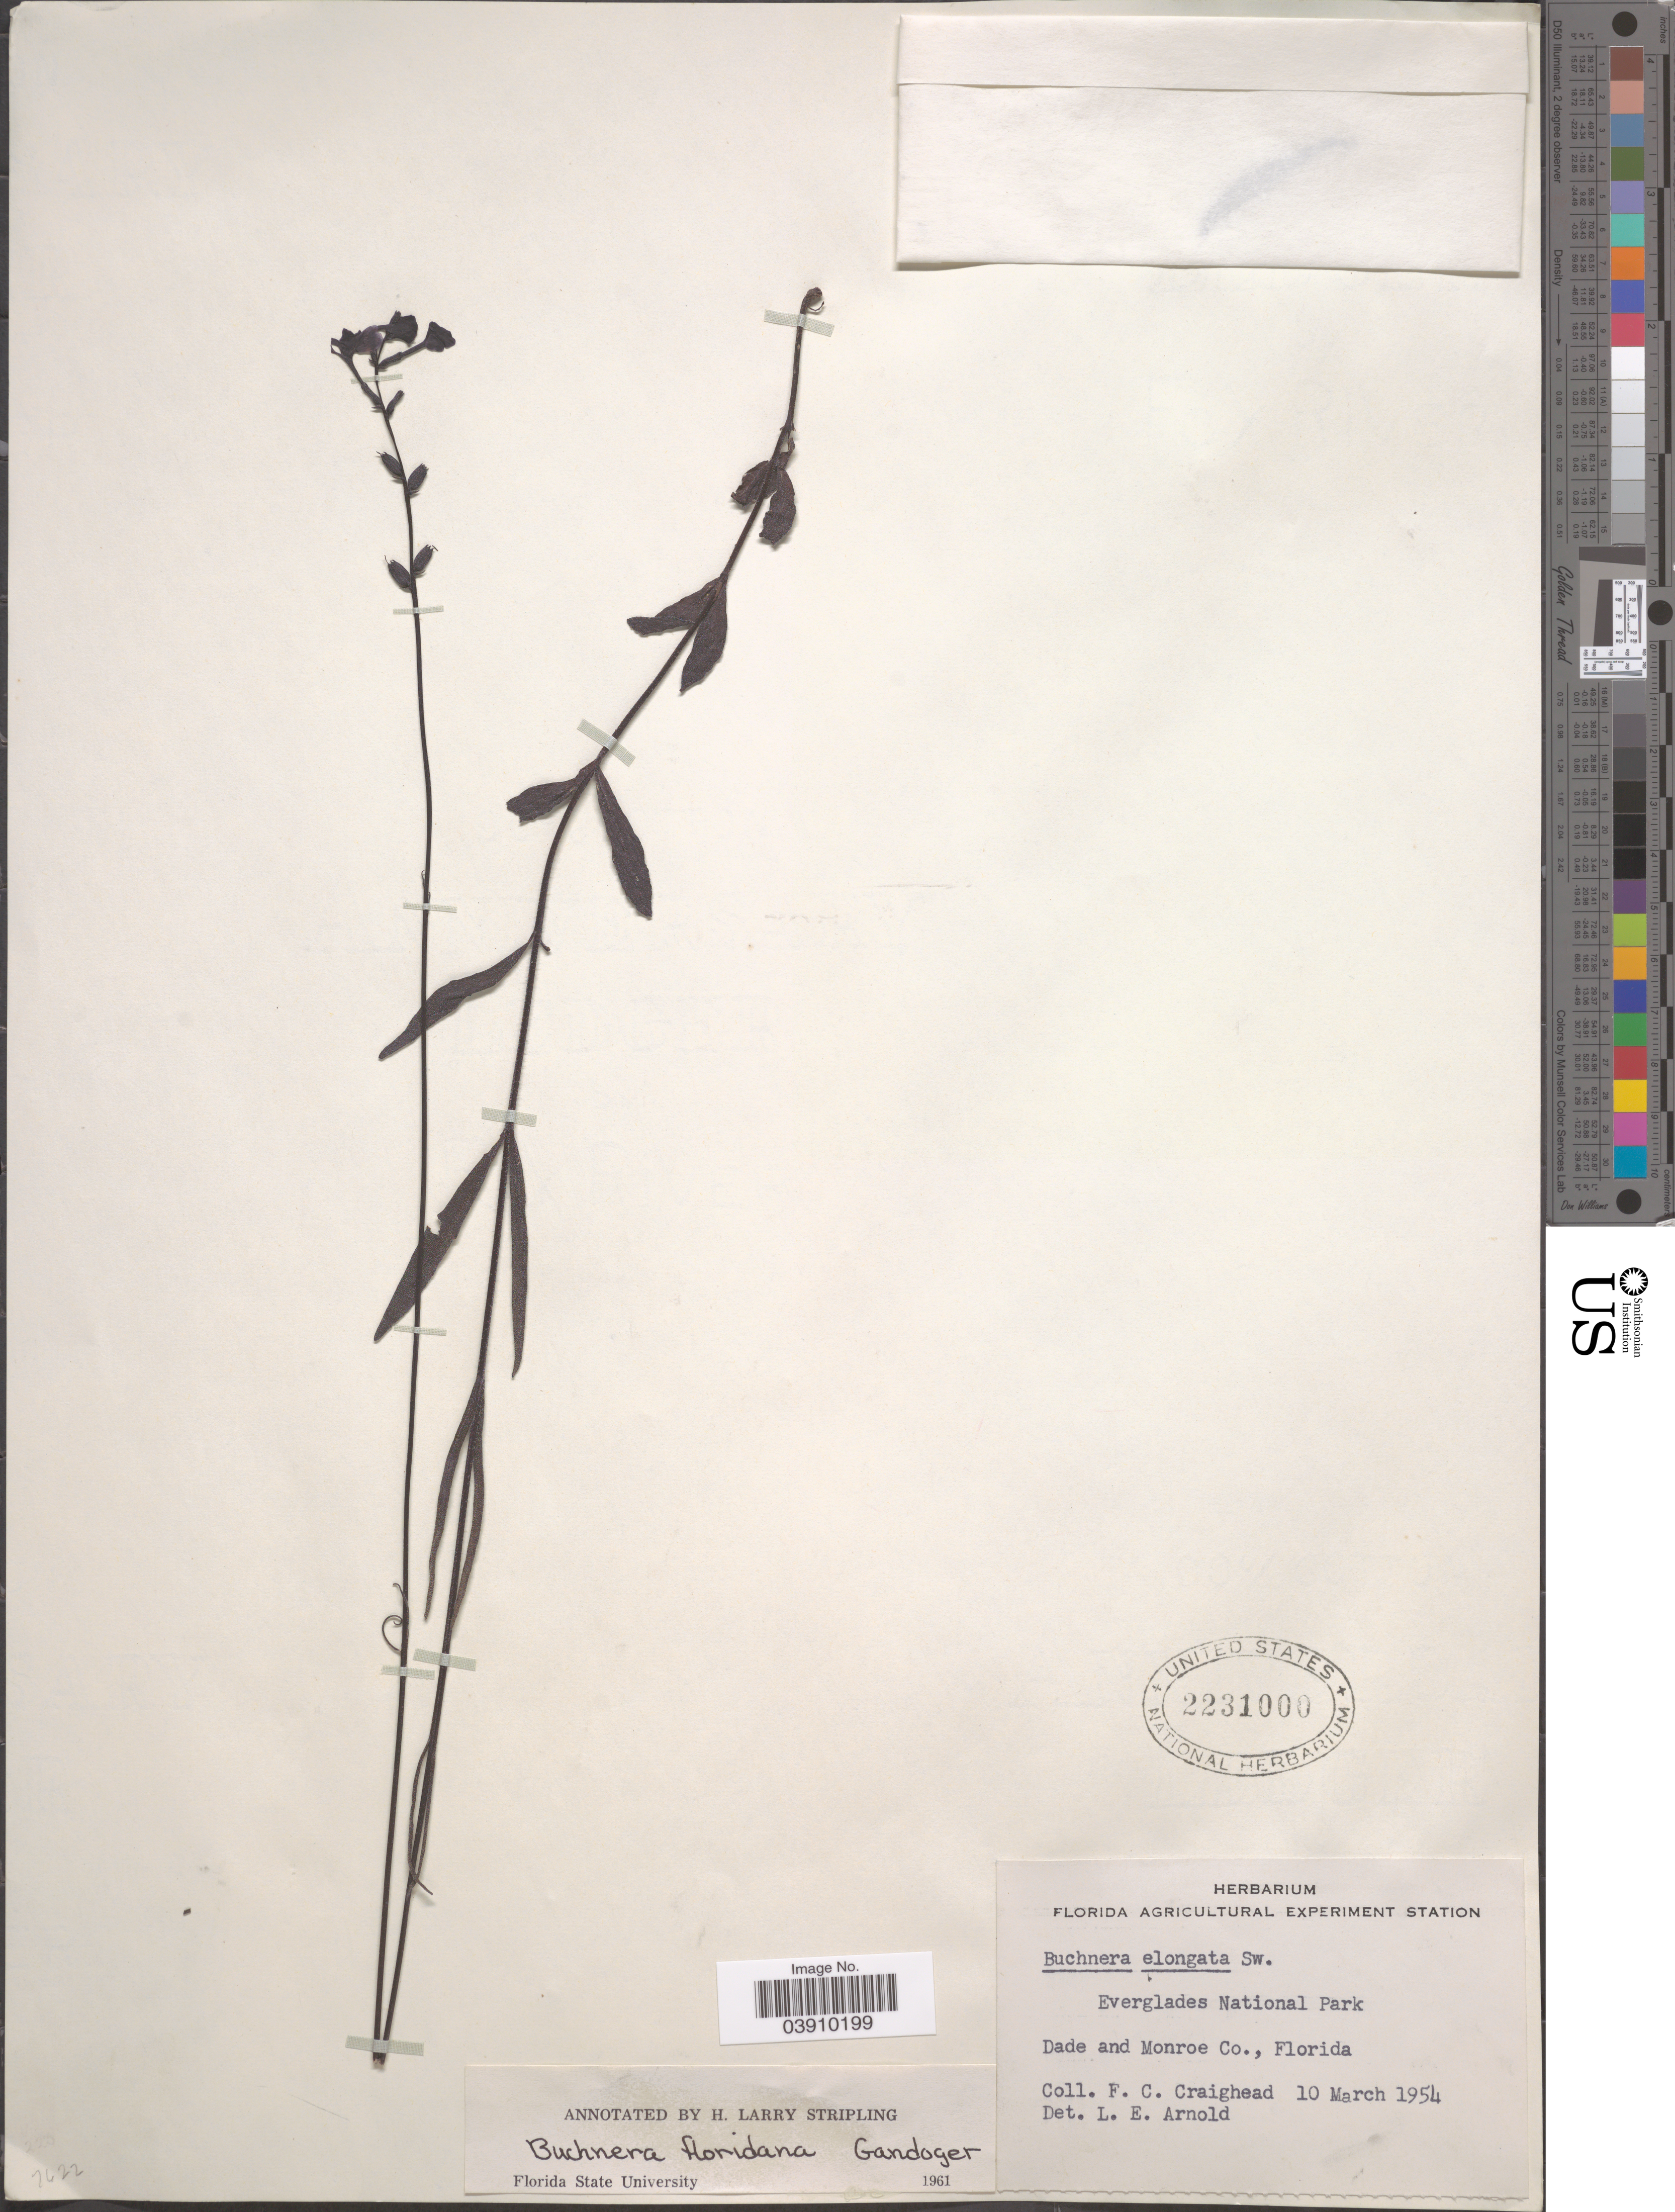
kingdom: Plantae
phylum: Tracheophyta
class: Magnoliopsida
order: Lamiales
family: Orobanchaceae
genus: Buchnera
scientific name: Buchnera floridana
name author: Gand.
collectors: F. Craighead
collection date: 1954-03-10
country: United States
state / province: Florida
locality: Everglades National Park. Dade and Monroe Co.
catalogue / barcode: US 2231000